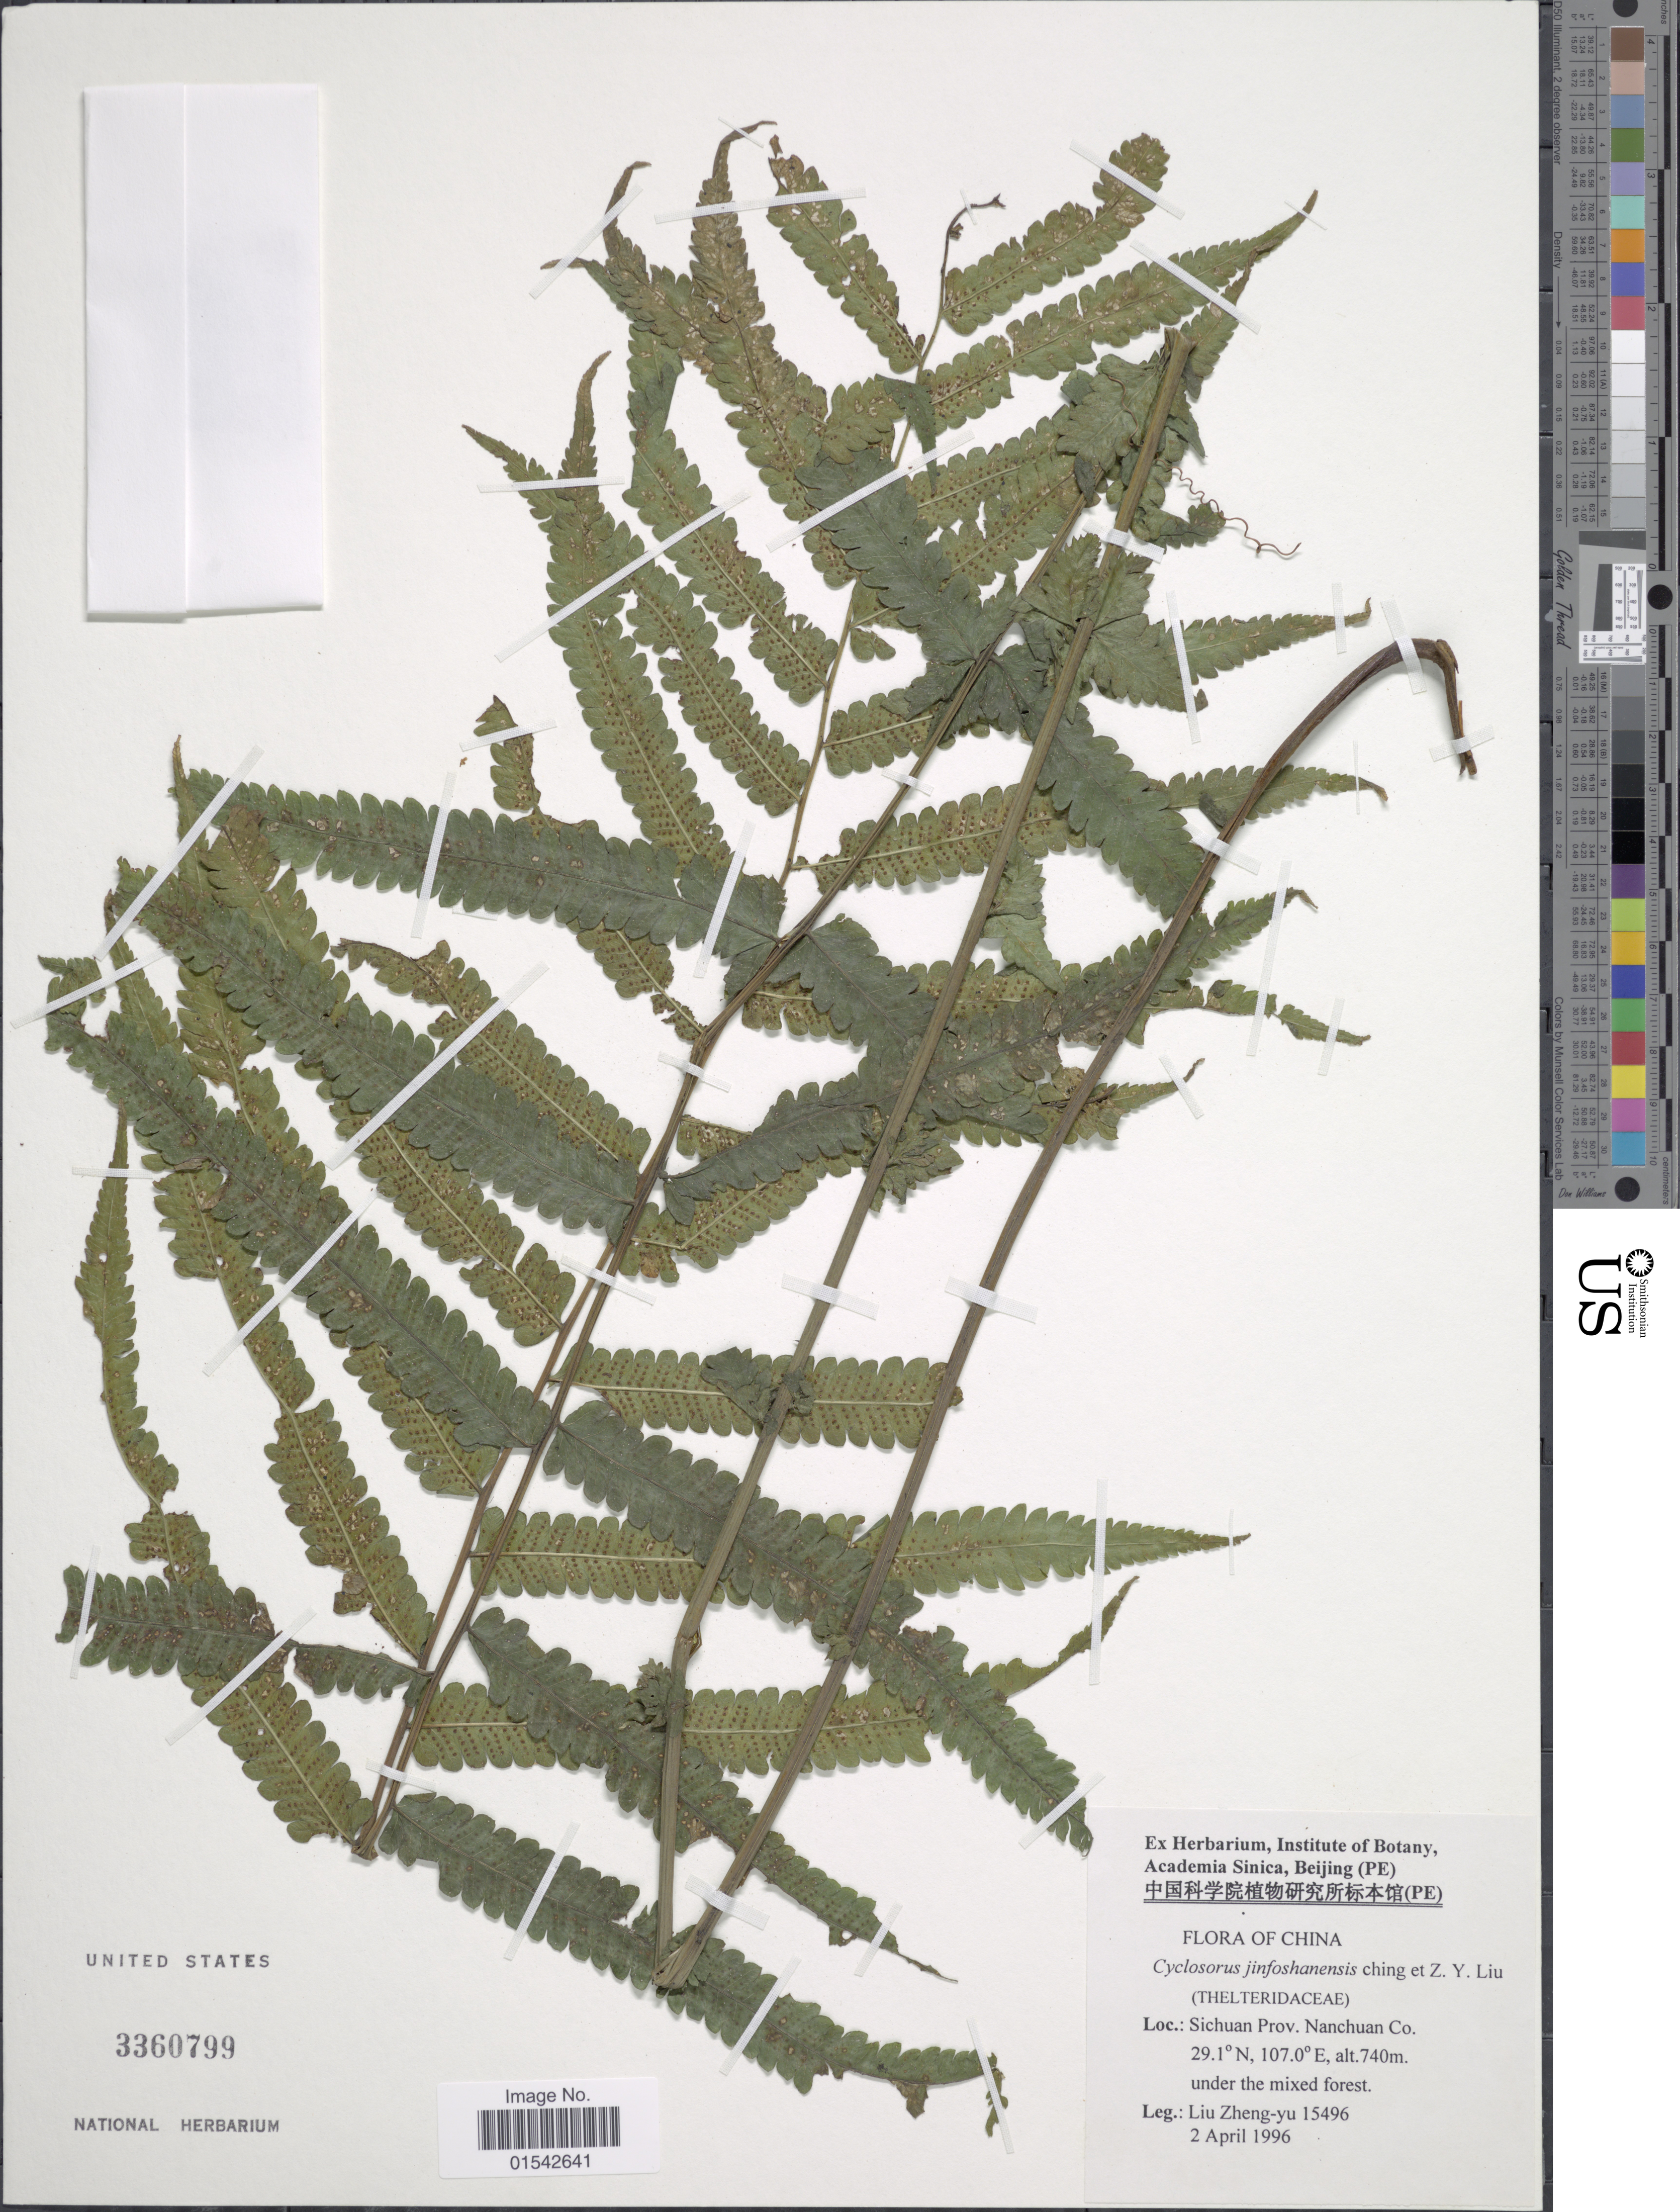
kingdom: Plantae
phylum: Tracheophyta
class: Polypodiopsida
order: Polypodiales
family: Thelypteridaceae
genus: Cyclosorus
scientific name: Cyclosorus jinfoshanensis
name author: Ching & Z.Y. Liu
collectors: Z. Y. Liu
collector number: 15496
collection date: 1996-04-02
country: China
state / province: Sichuan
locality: Nanchuan Co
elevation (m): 740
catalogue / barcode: US 3360799